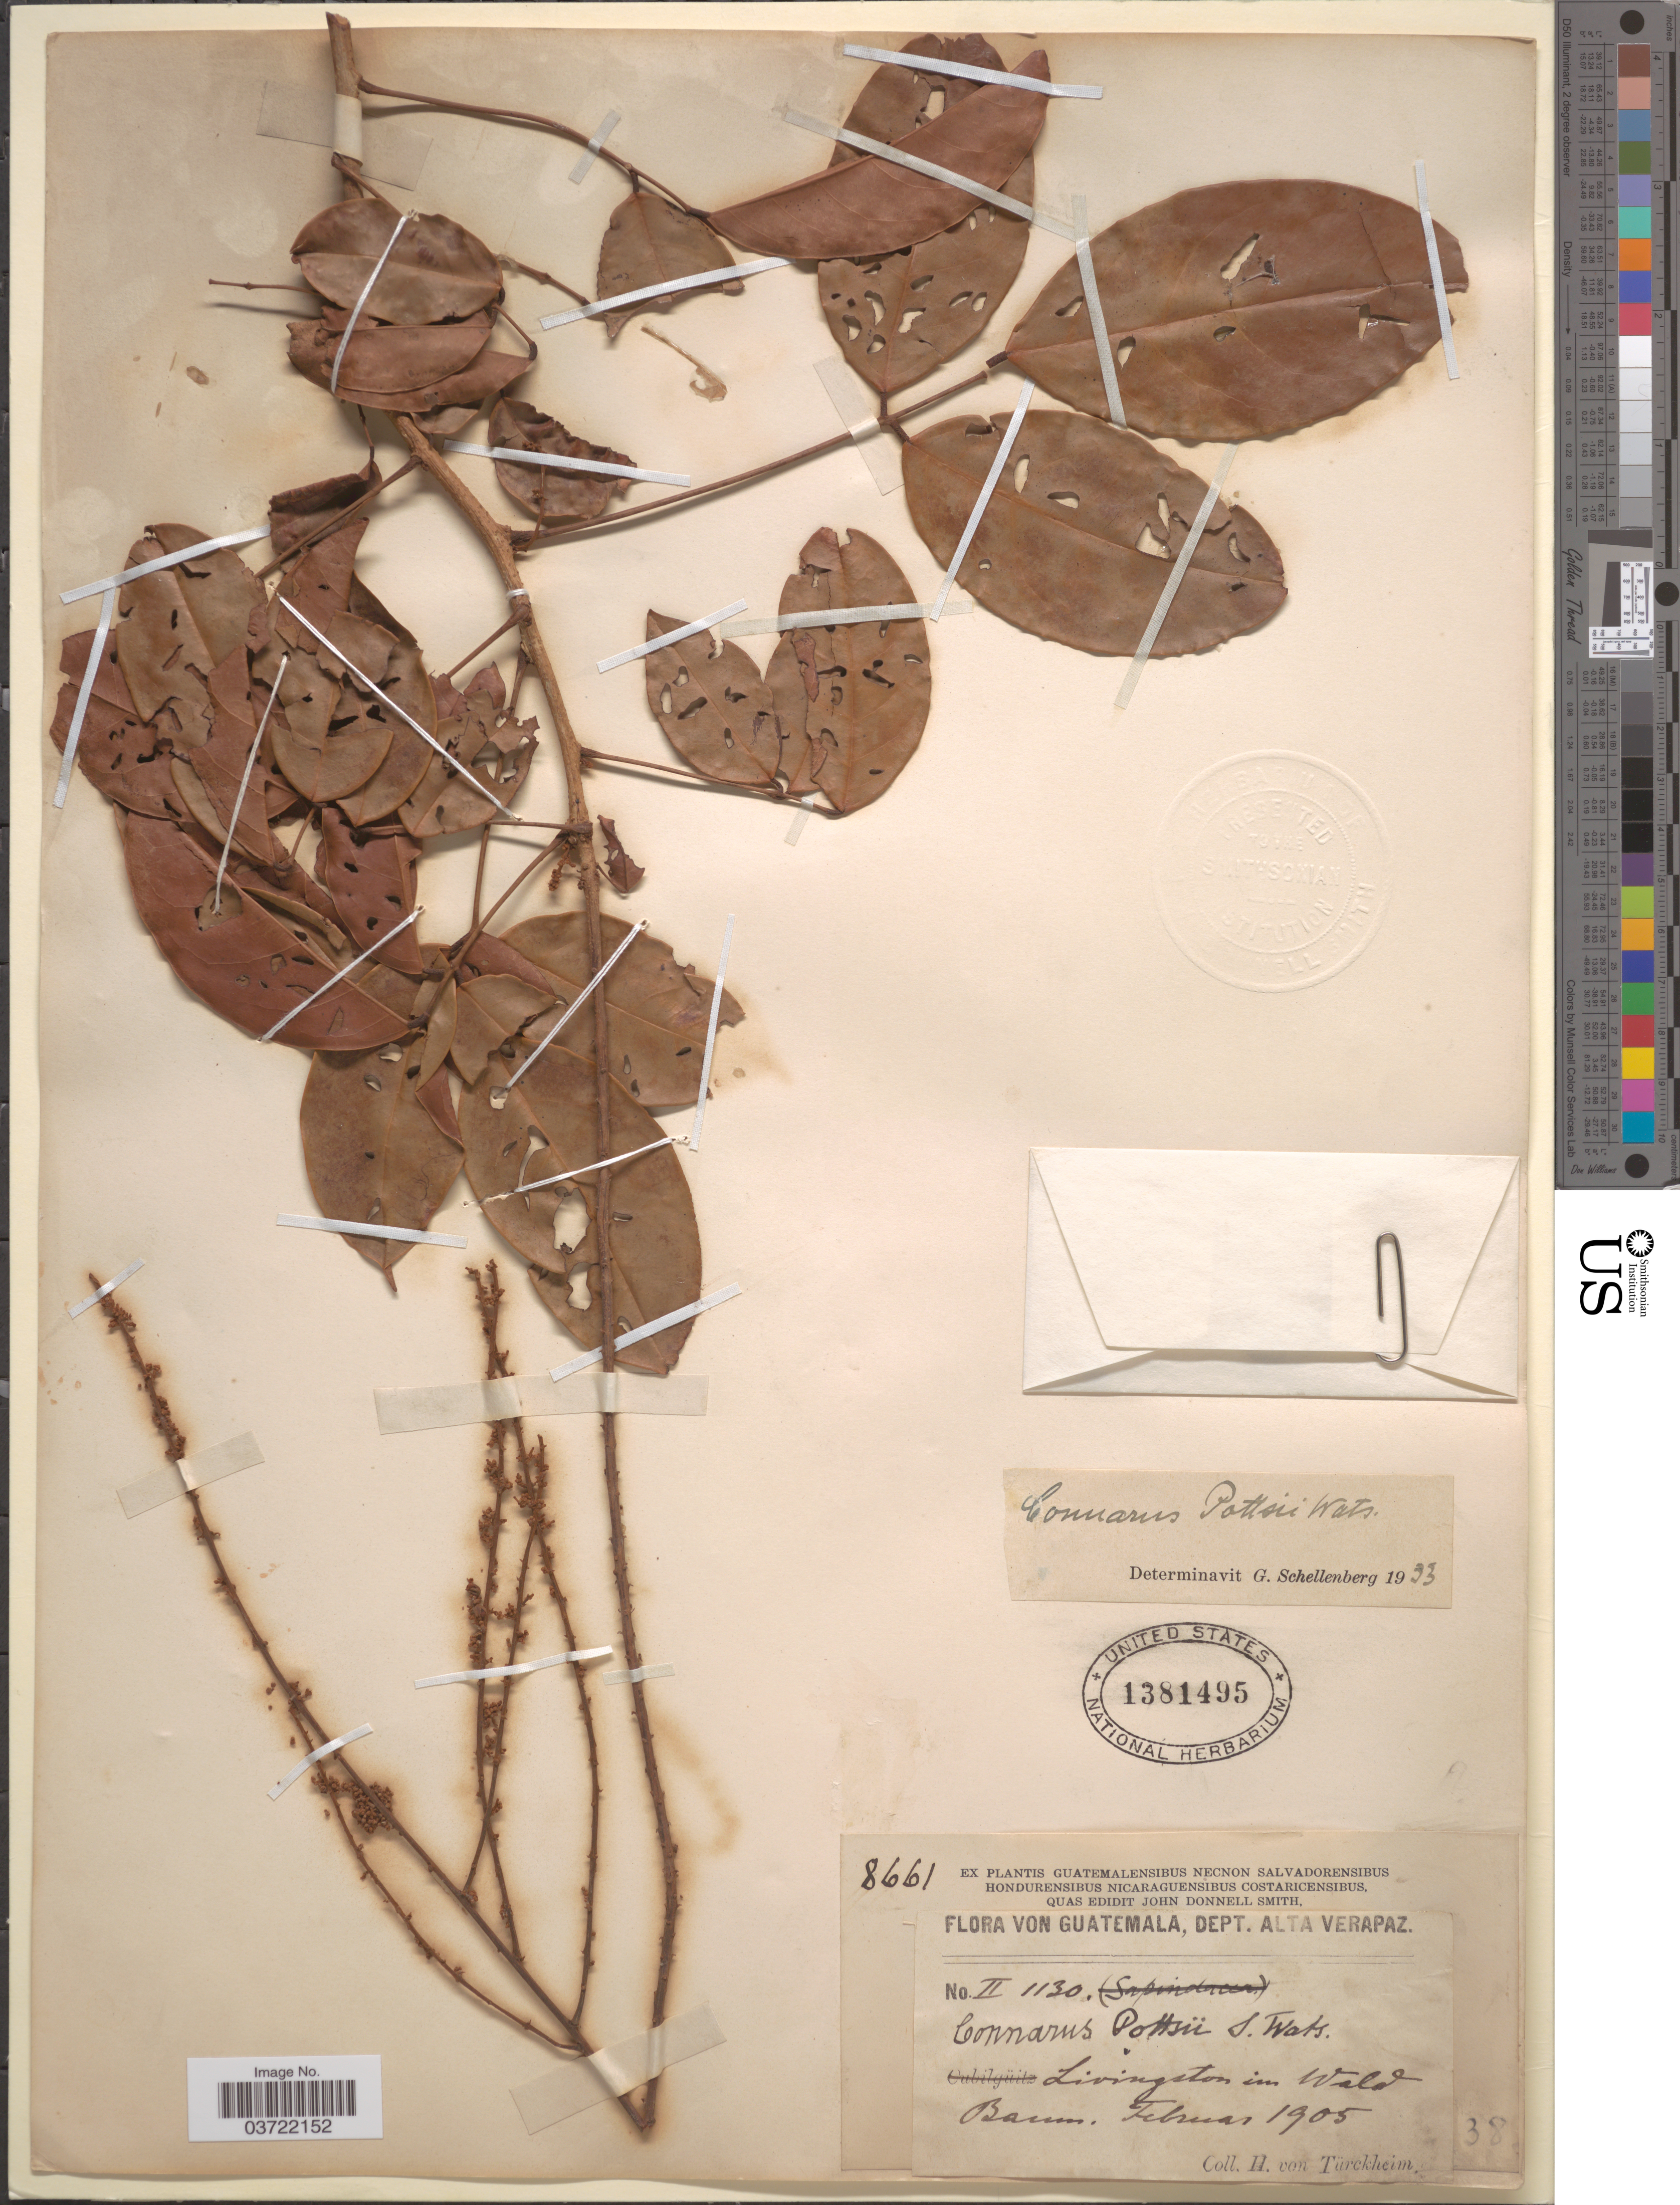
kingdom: Plantae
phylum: Tracheophyta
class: Magnoliopsida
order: Oxalidales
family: Connaraceae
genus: Connarus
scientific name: Connarus pottsii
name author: S. Watson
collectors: H. von Türckheim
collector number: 8661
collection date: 1905-02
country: Guatemala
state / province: Alta Verapaz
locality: Dept. Alta Verapaz. Livingston im Wald. Baum.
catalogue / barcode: US 1381495